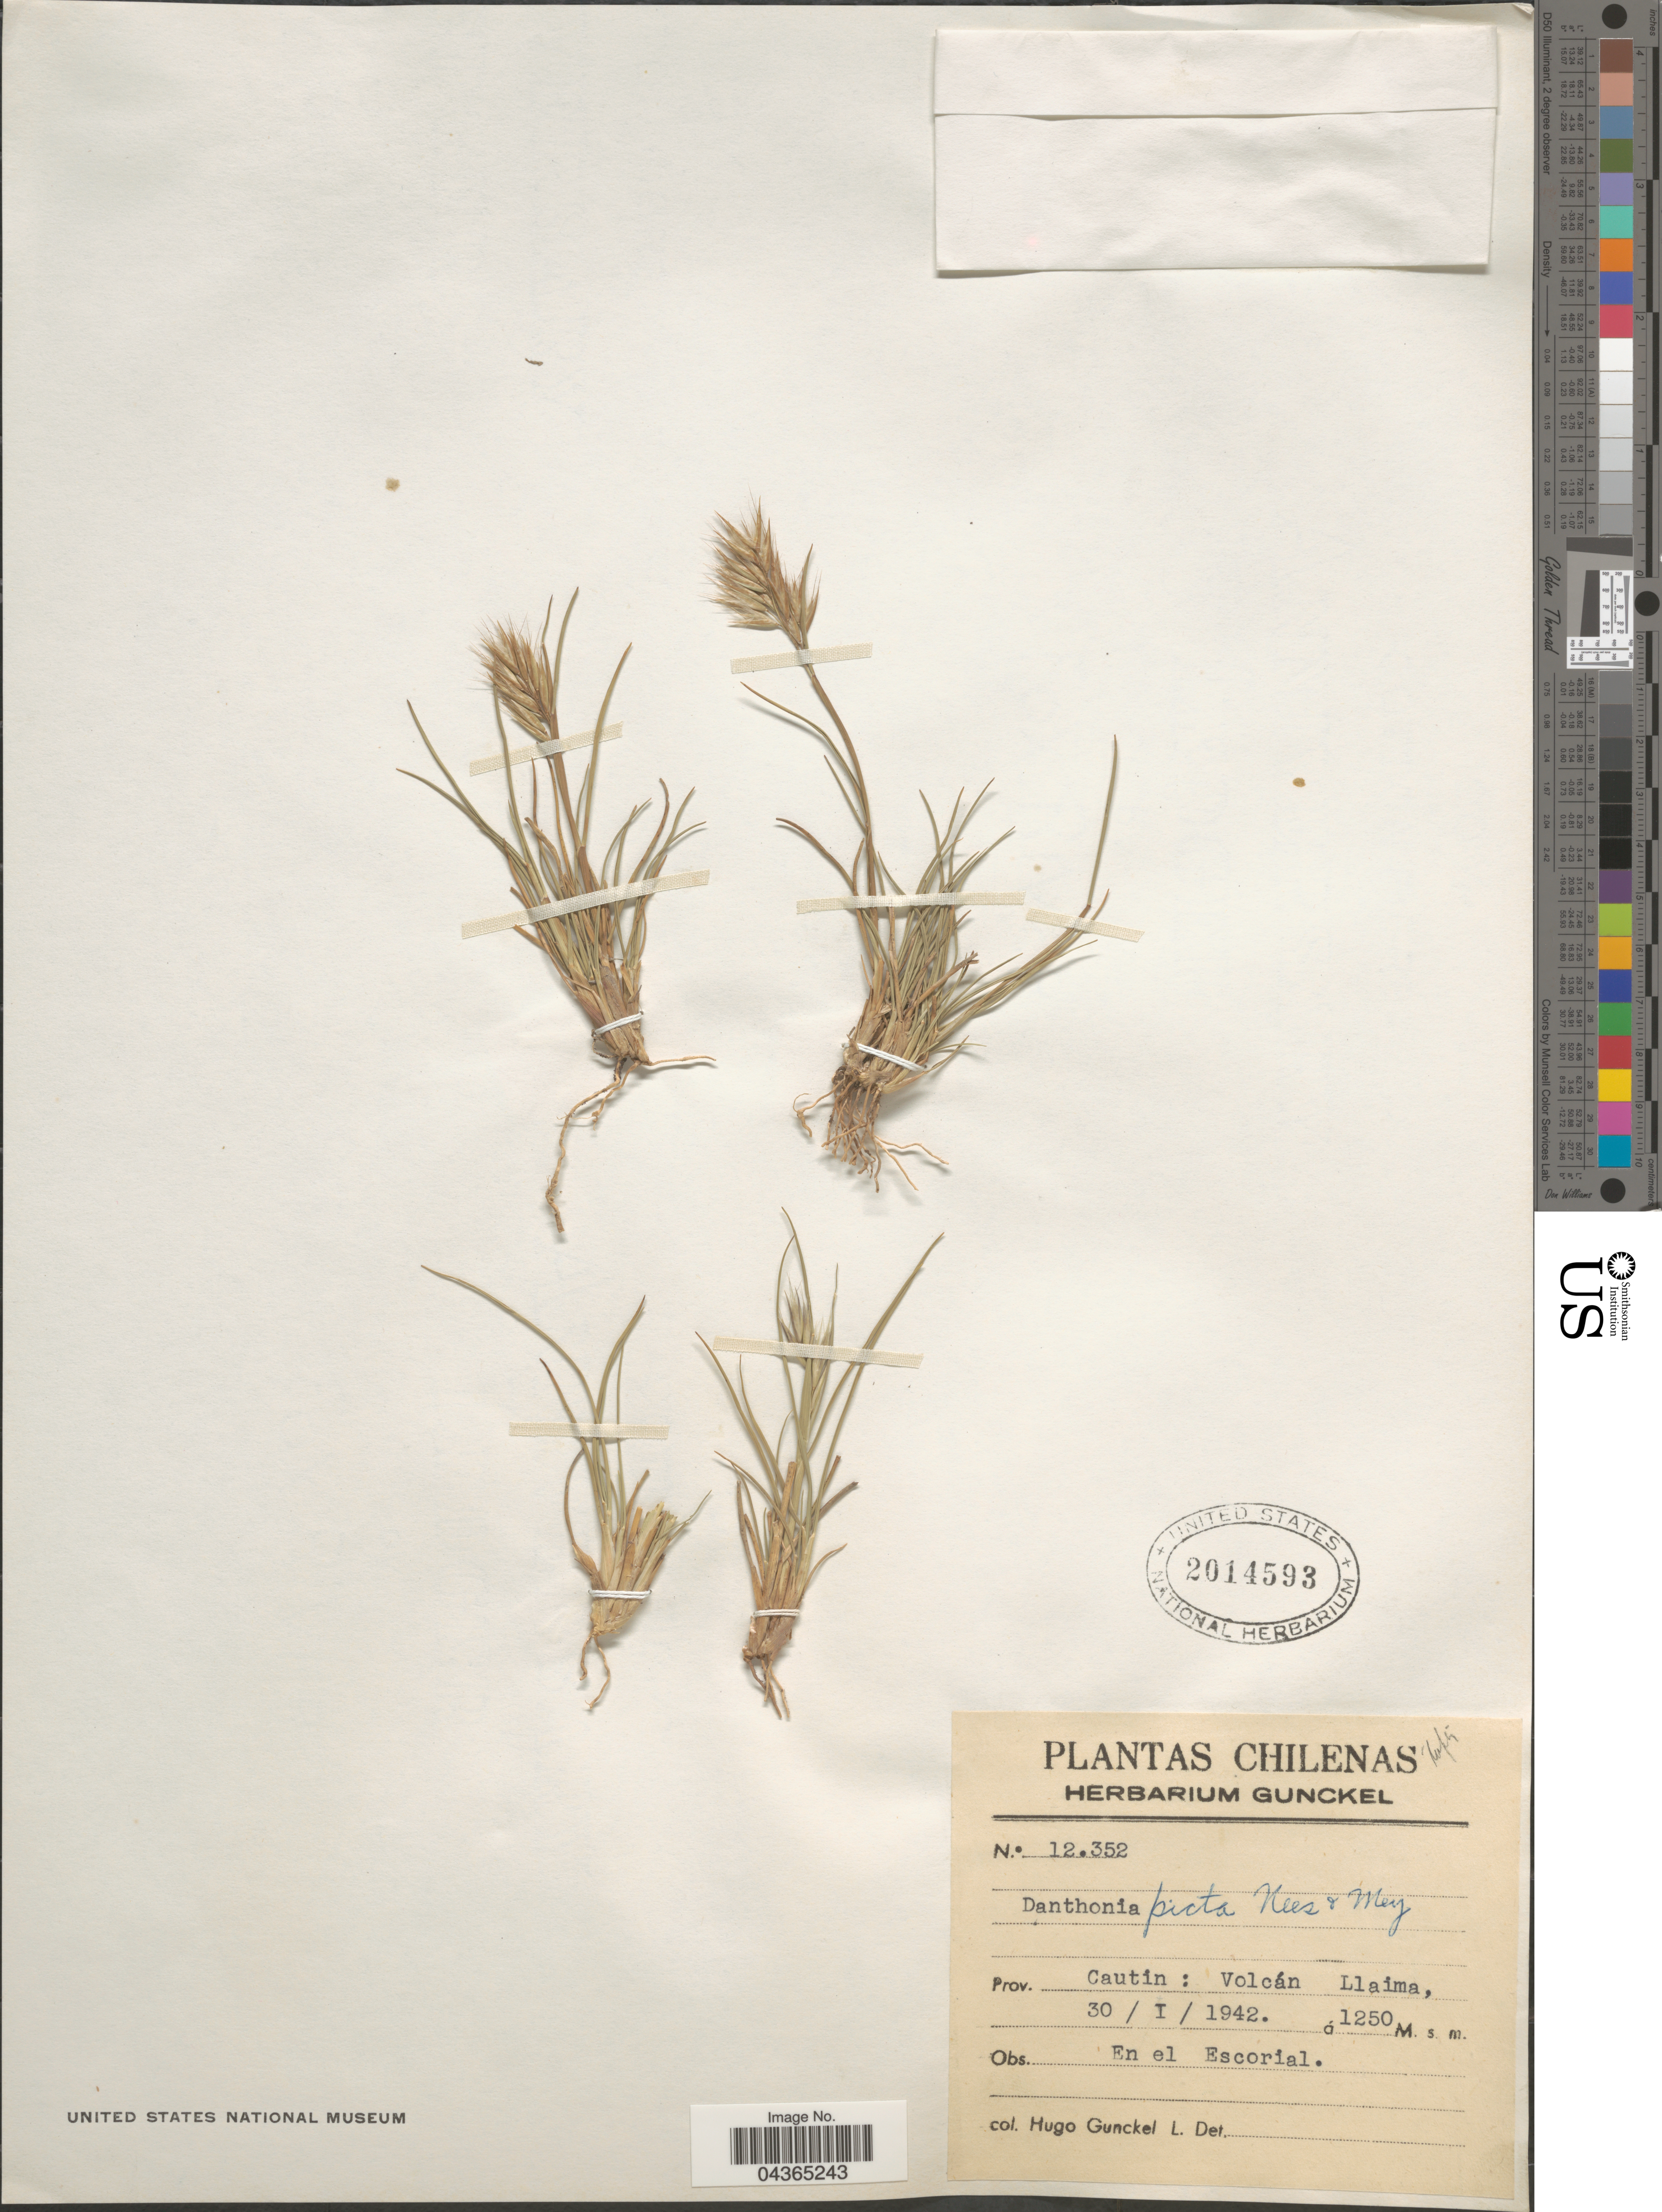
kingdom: Plantae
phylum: Tracheophyta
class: Liliopsida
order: Poales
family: Poaceae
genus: Rytidosperma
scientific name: Rytidosperma pictum var. pictum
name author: (Nees & Meyen) Nicora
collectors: H. Gunckel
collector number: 12352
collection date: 1942-01-30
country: Chile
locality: Prov. Cautin: Volcán Llaima. En el Escorial.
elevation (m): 1250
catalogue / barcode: US 2014593